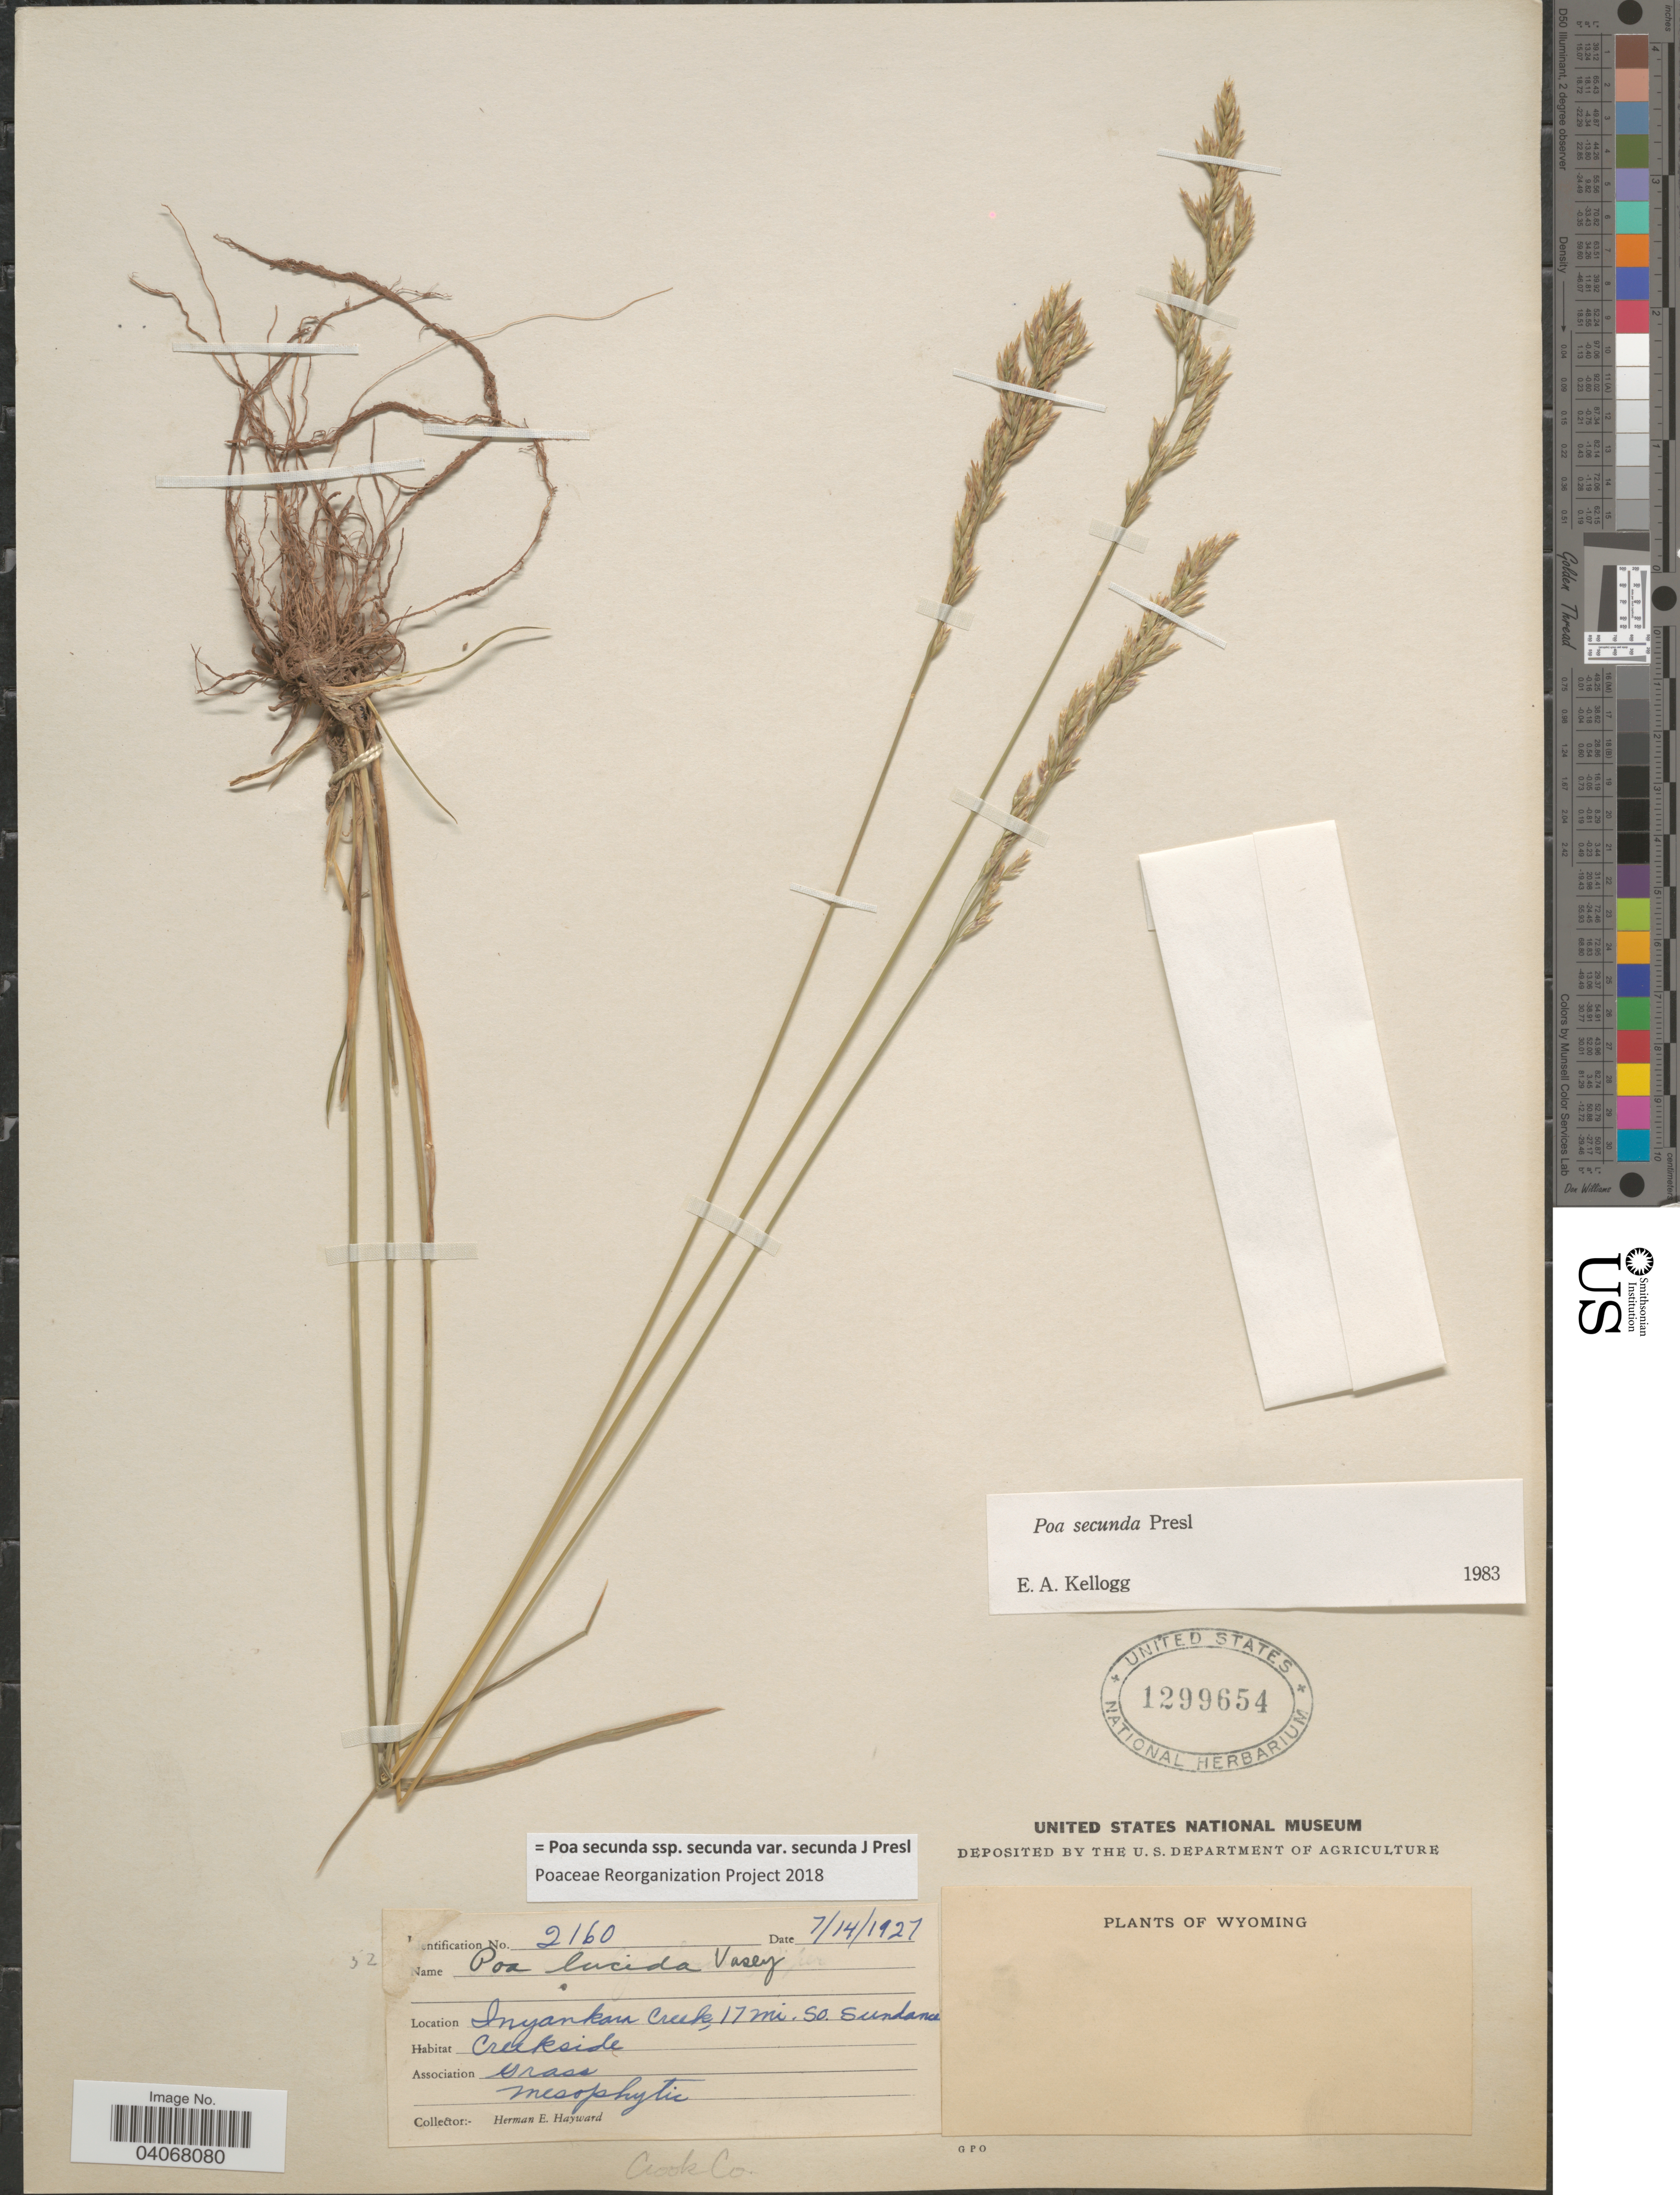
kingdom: Plantae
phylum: Tracheophyta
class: Liliopsida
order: Poales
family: Poaceae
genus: Poa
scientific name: Poa secunda subsp. secunda var. secunda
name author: J. Presl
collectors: H. Hayward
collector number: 2160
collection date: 1927-07-14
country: United States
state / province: Wyoming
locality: Inyankan Creek, 17 mi. So. Sundance. Crook Co.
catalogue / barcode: US 1299654